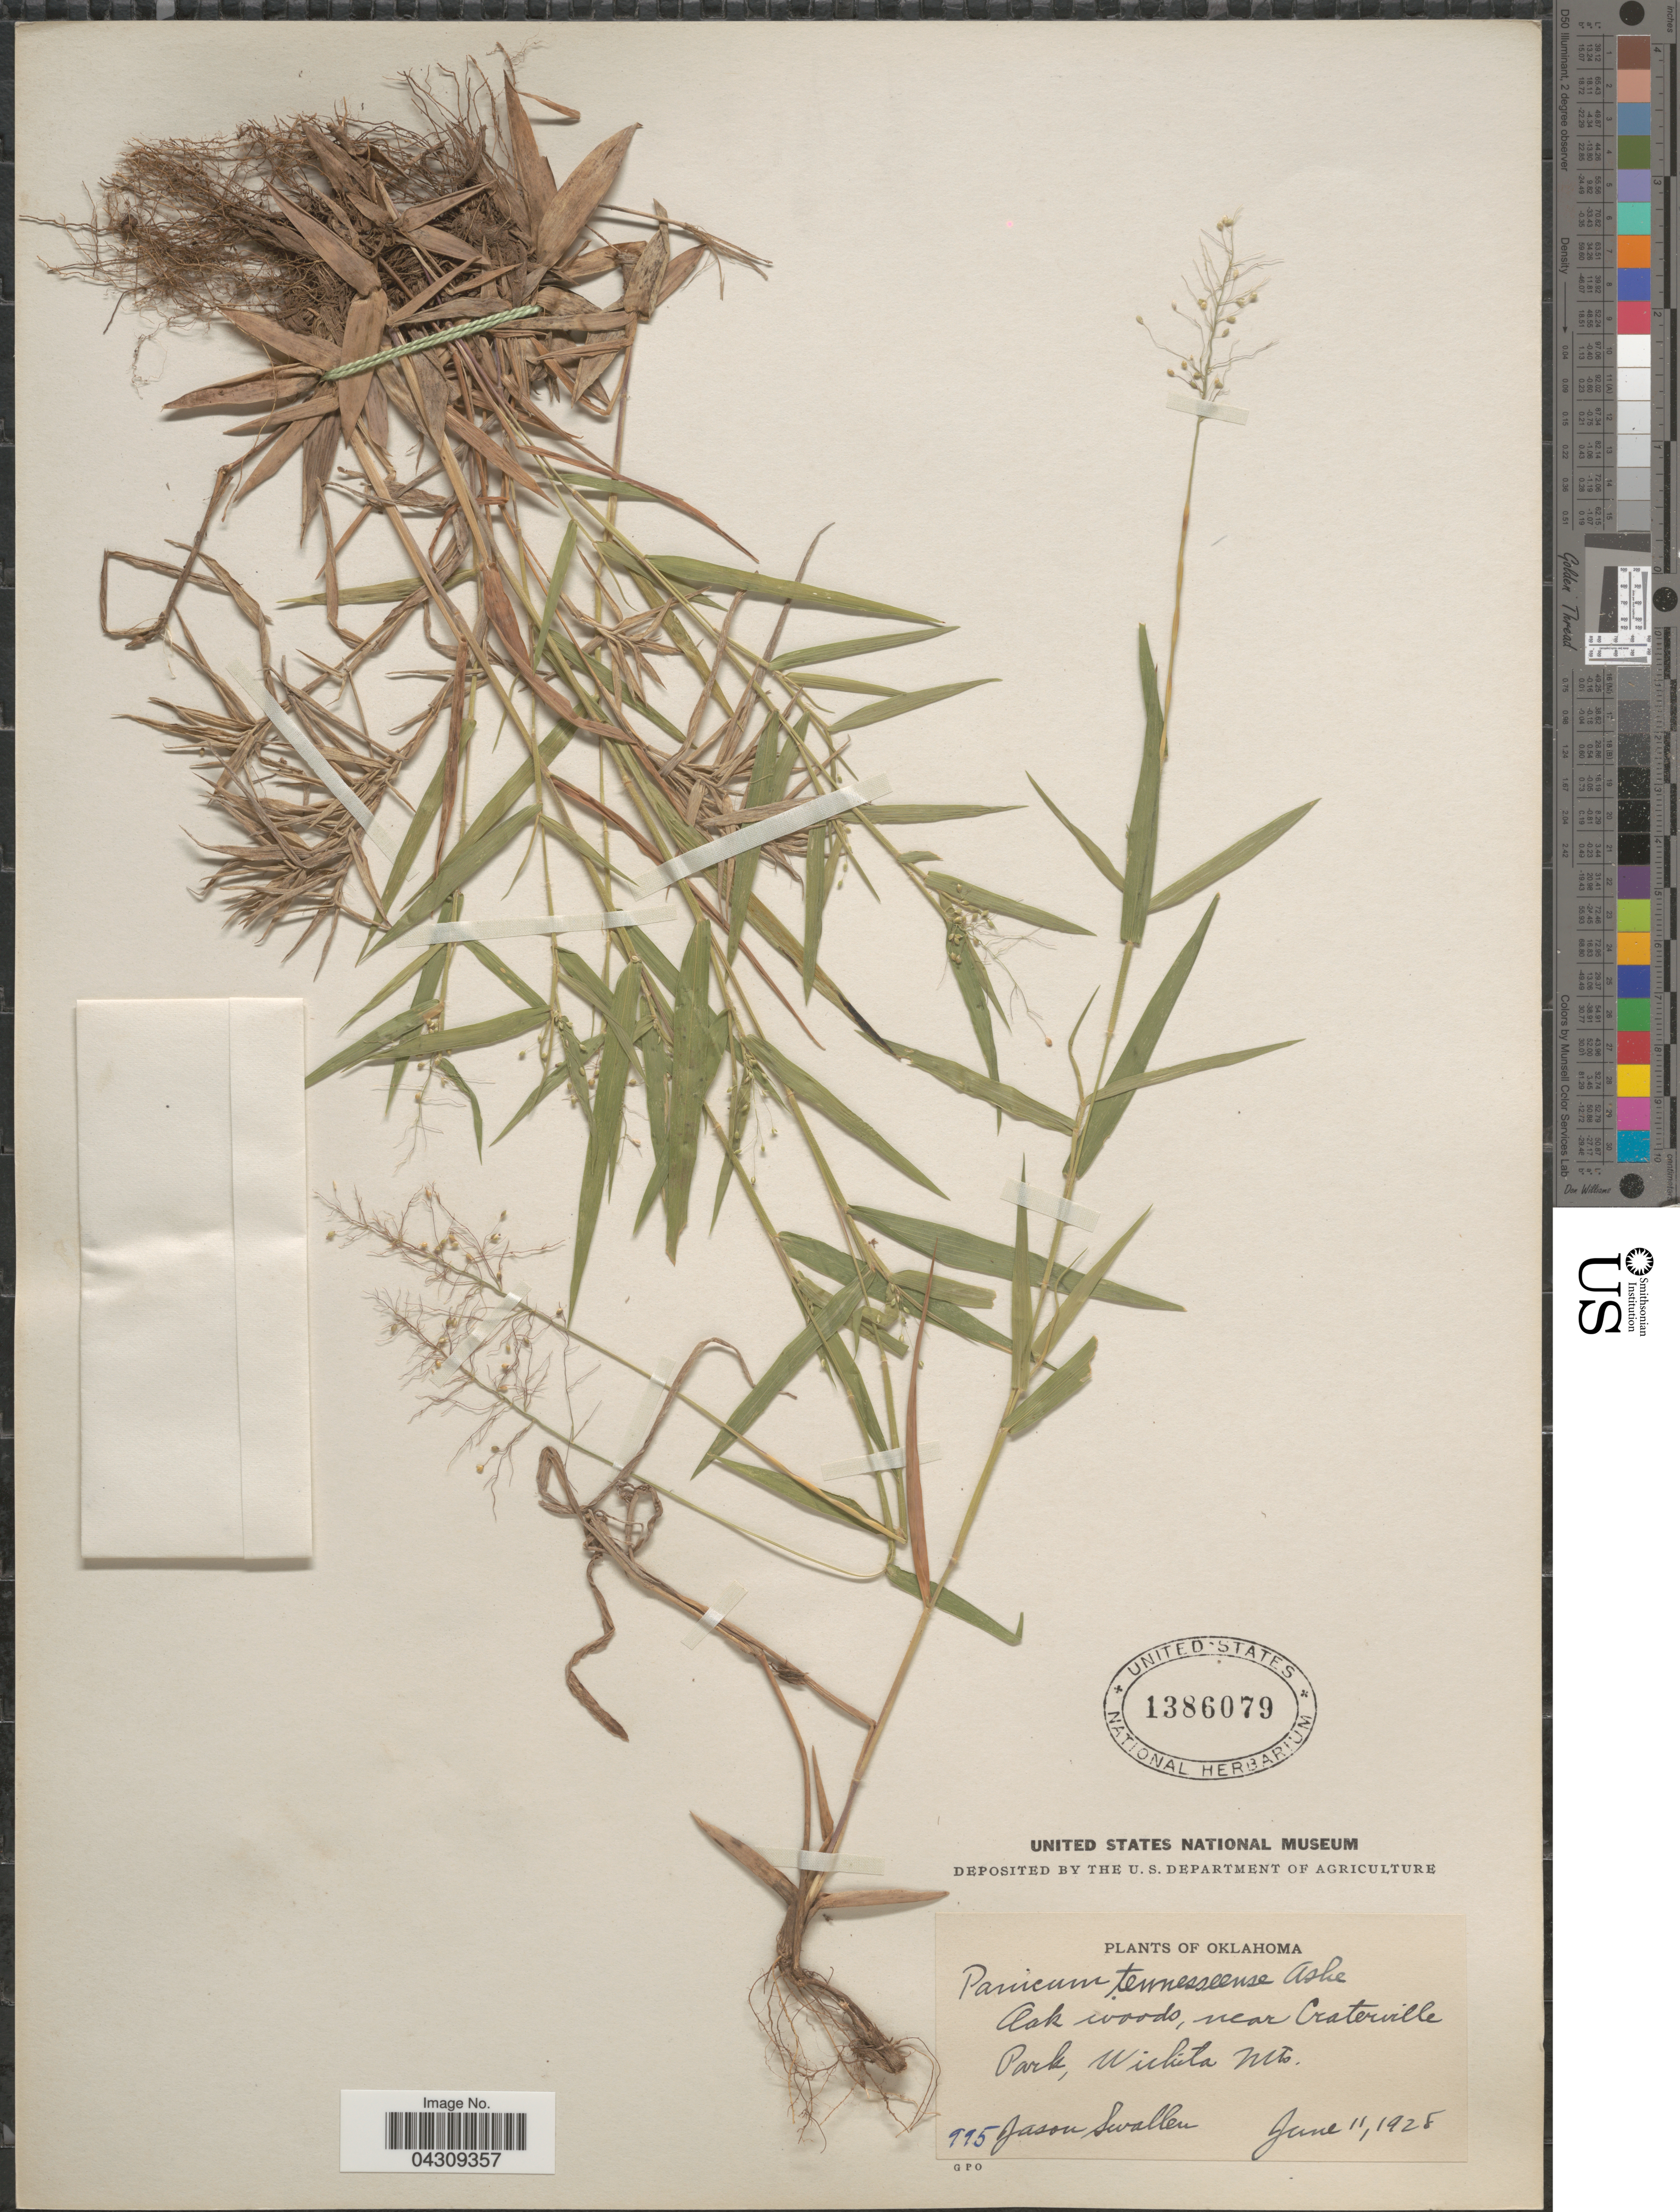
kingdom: Plantae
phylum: Tracheophyta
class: Liliopsida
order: Poales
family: Poaceae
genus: Dichanthelium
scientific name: Dichanthelium acuminatum var. acuminatum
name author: (Sw.) Gould & C.A. Clark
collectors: J. R. Swallen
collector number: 995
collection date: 1928-06-11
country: United States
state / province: Oklahoma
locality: Oak woods, near Craterville Park, Wichita Mts.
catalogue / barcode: US 1386079